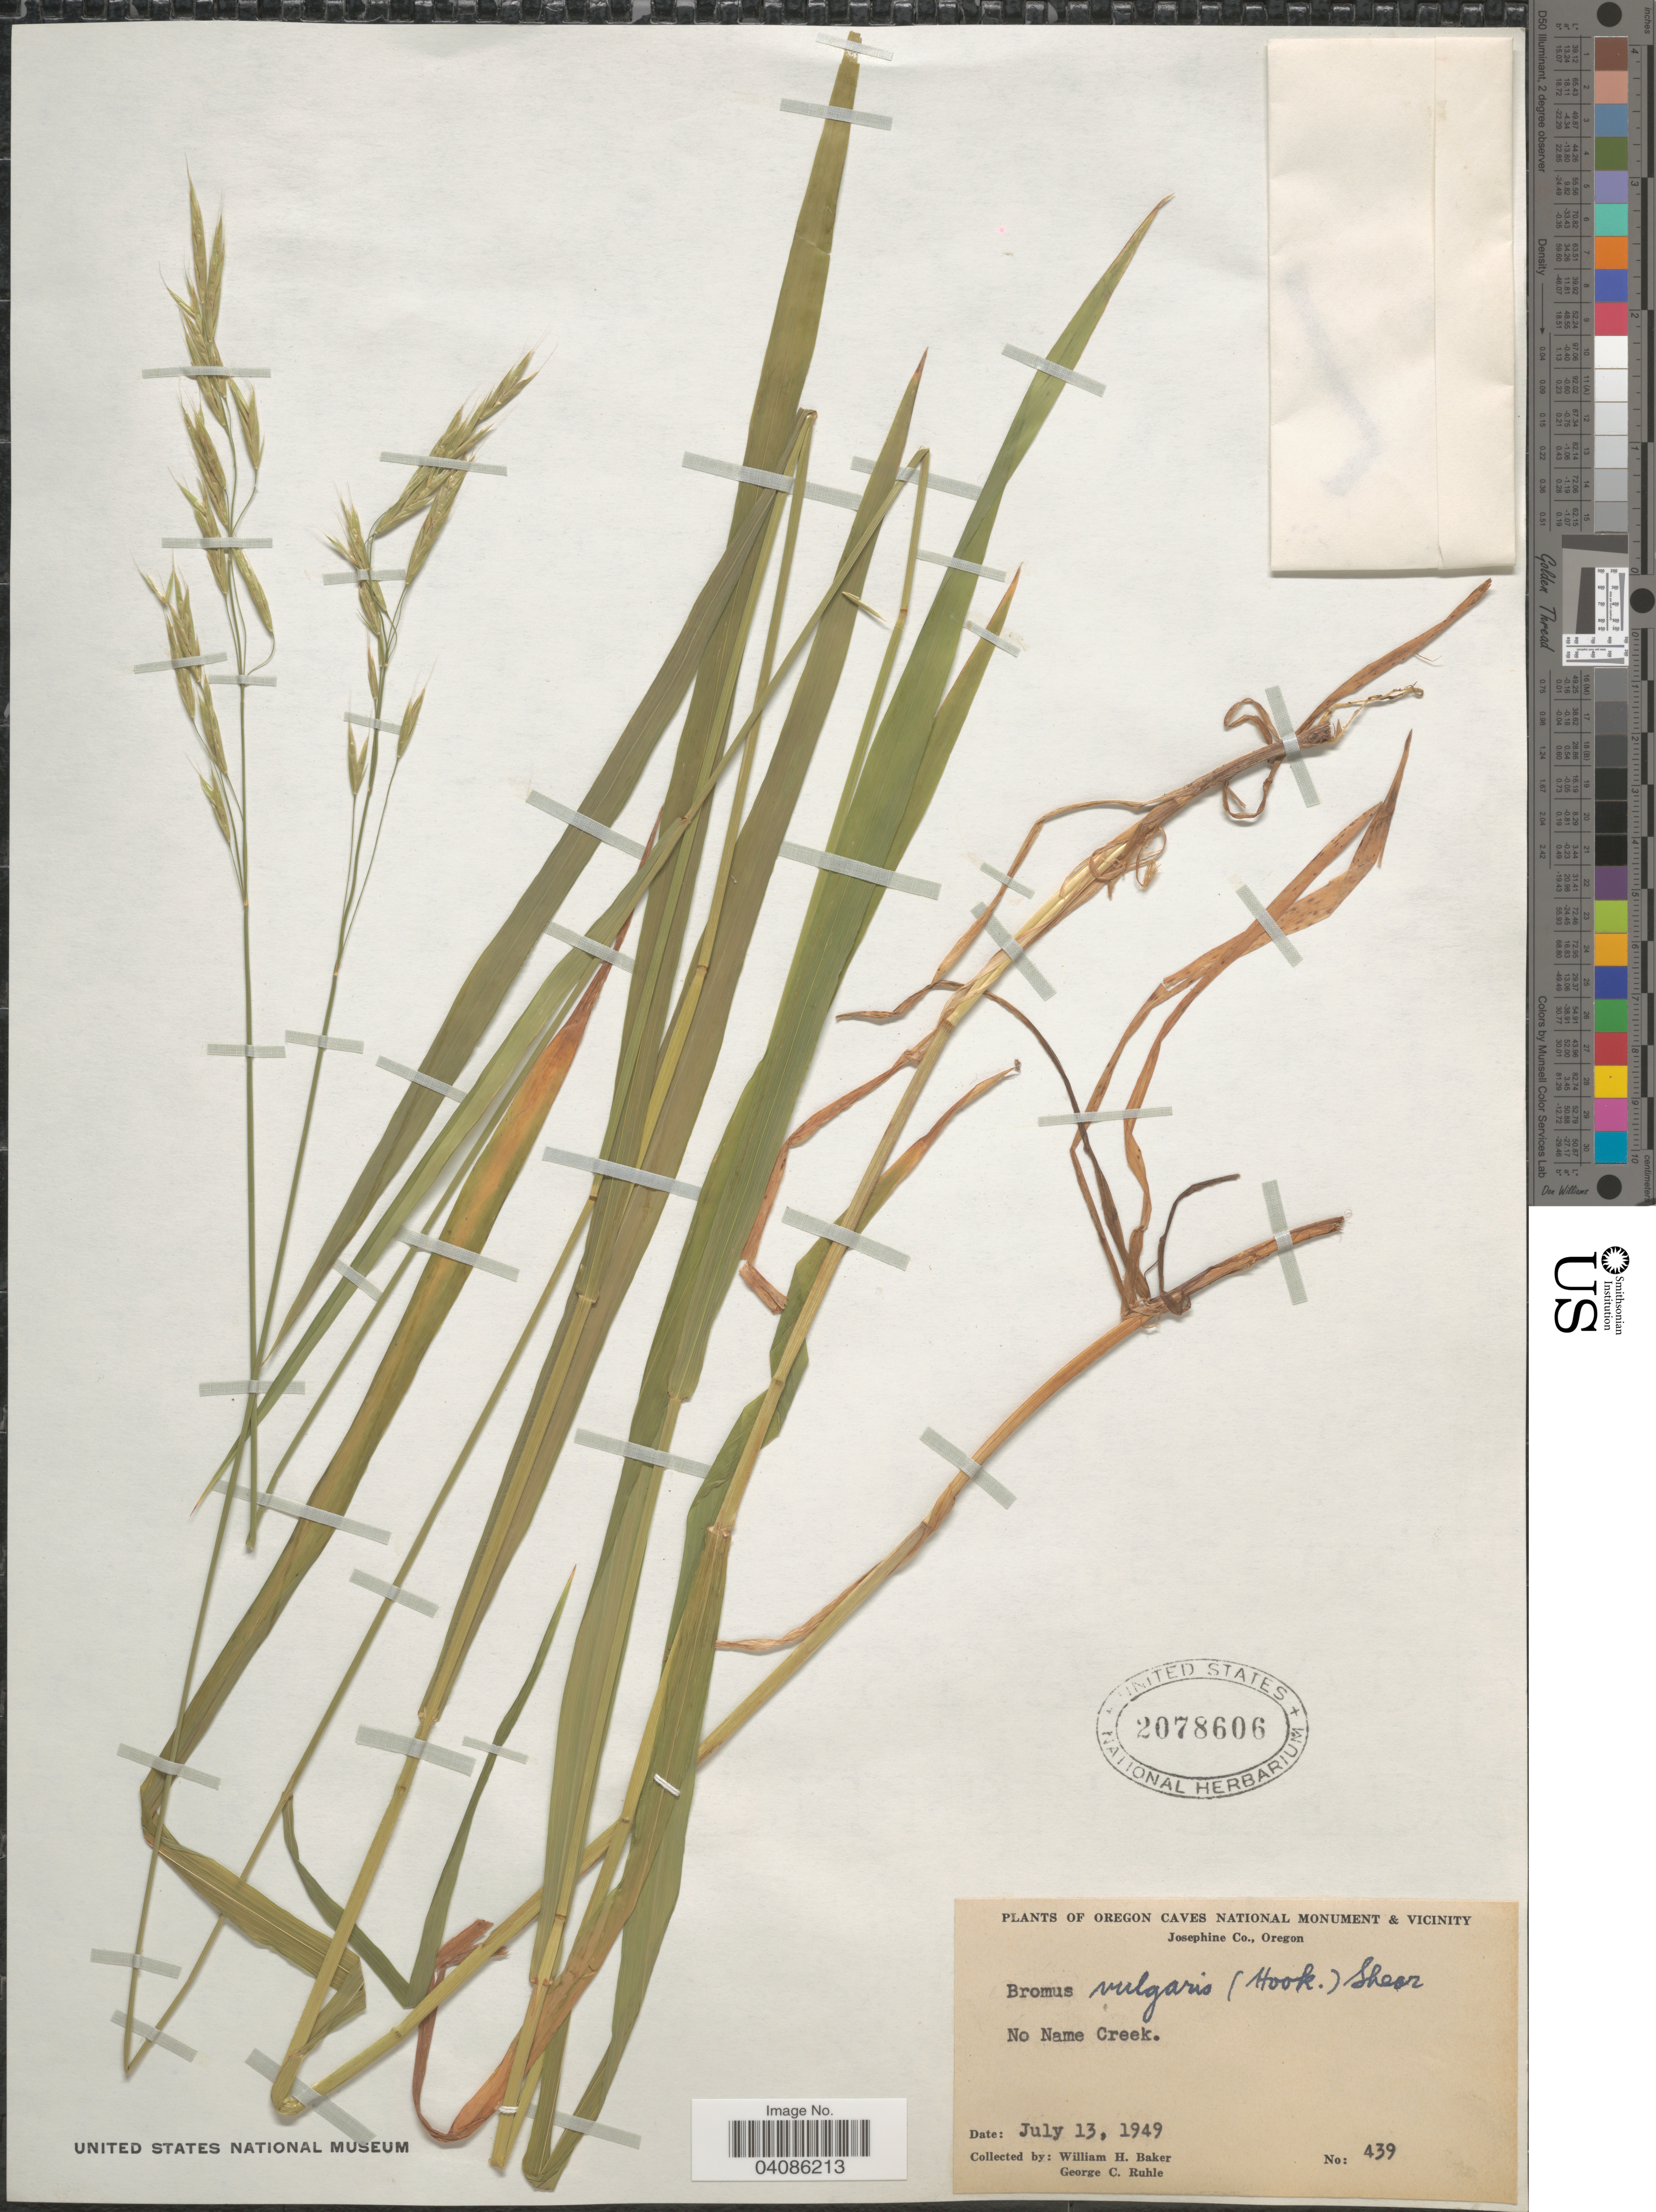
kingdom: Plantae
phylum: Tracheophyta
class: Liliopsida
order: Poales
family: Poaceae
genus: Bromus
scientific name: Bromus texensis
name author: (Shear) Hitchc.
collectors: W. H. Baker & G. Ruhle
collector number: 439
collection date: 1949-07-13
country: United States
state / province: Oregon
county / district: Josephine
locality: Oregon Caves National Monument & Vicinity. Josephine Co. No Name Creek.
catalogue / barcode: US 2078606